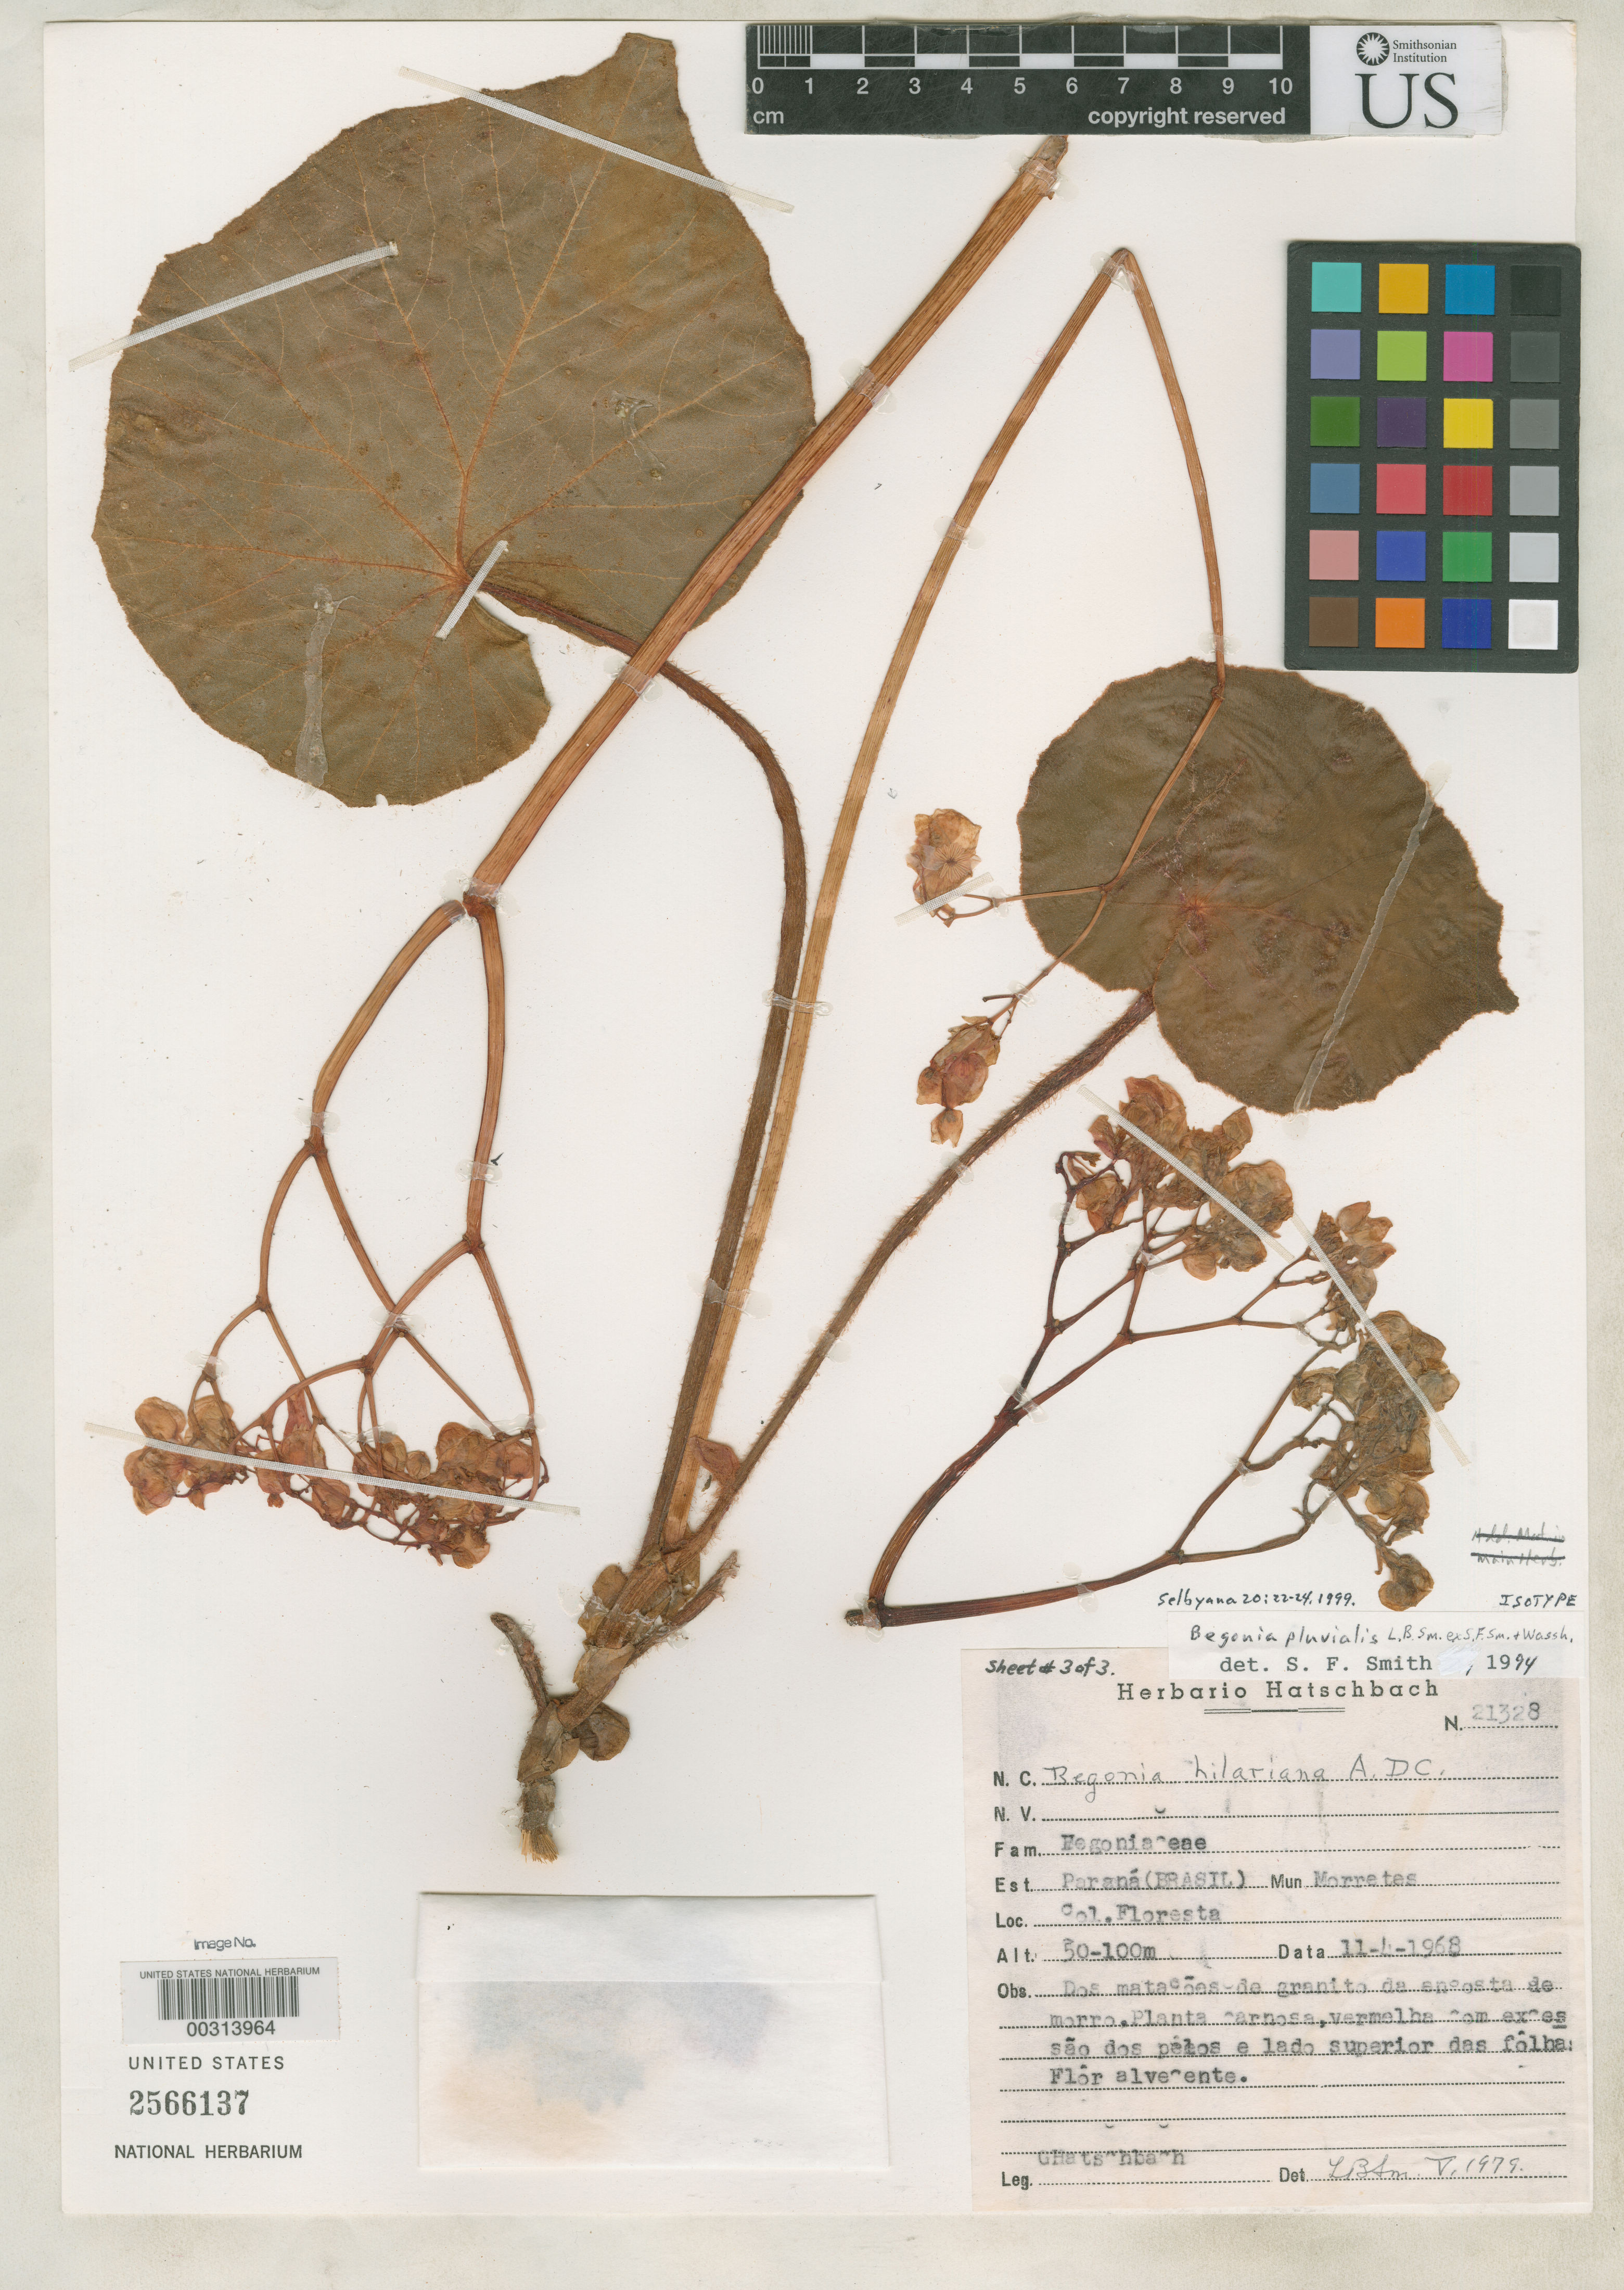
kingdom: Plantae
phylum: Tracheophyta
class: Magnoliopsida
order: Cucurbitales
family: Begoniaceae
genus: Begonia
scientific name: Begonia pluvialis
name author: L.B. Sm. ex S.F. Sm. & Wassh.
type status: Isotype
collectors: G. Hatschbach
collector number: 21328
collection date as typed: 11 Apr 1968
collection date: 1968-04-11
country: Brazil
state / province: Paraná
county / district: Morretes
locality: Col. Floresta.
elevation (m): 50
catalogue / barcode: US 2566137